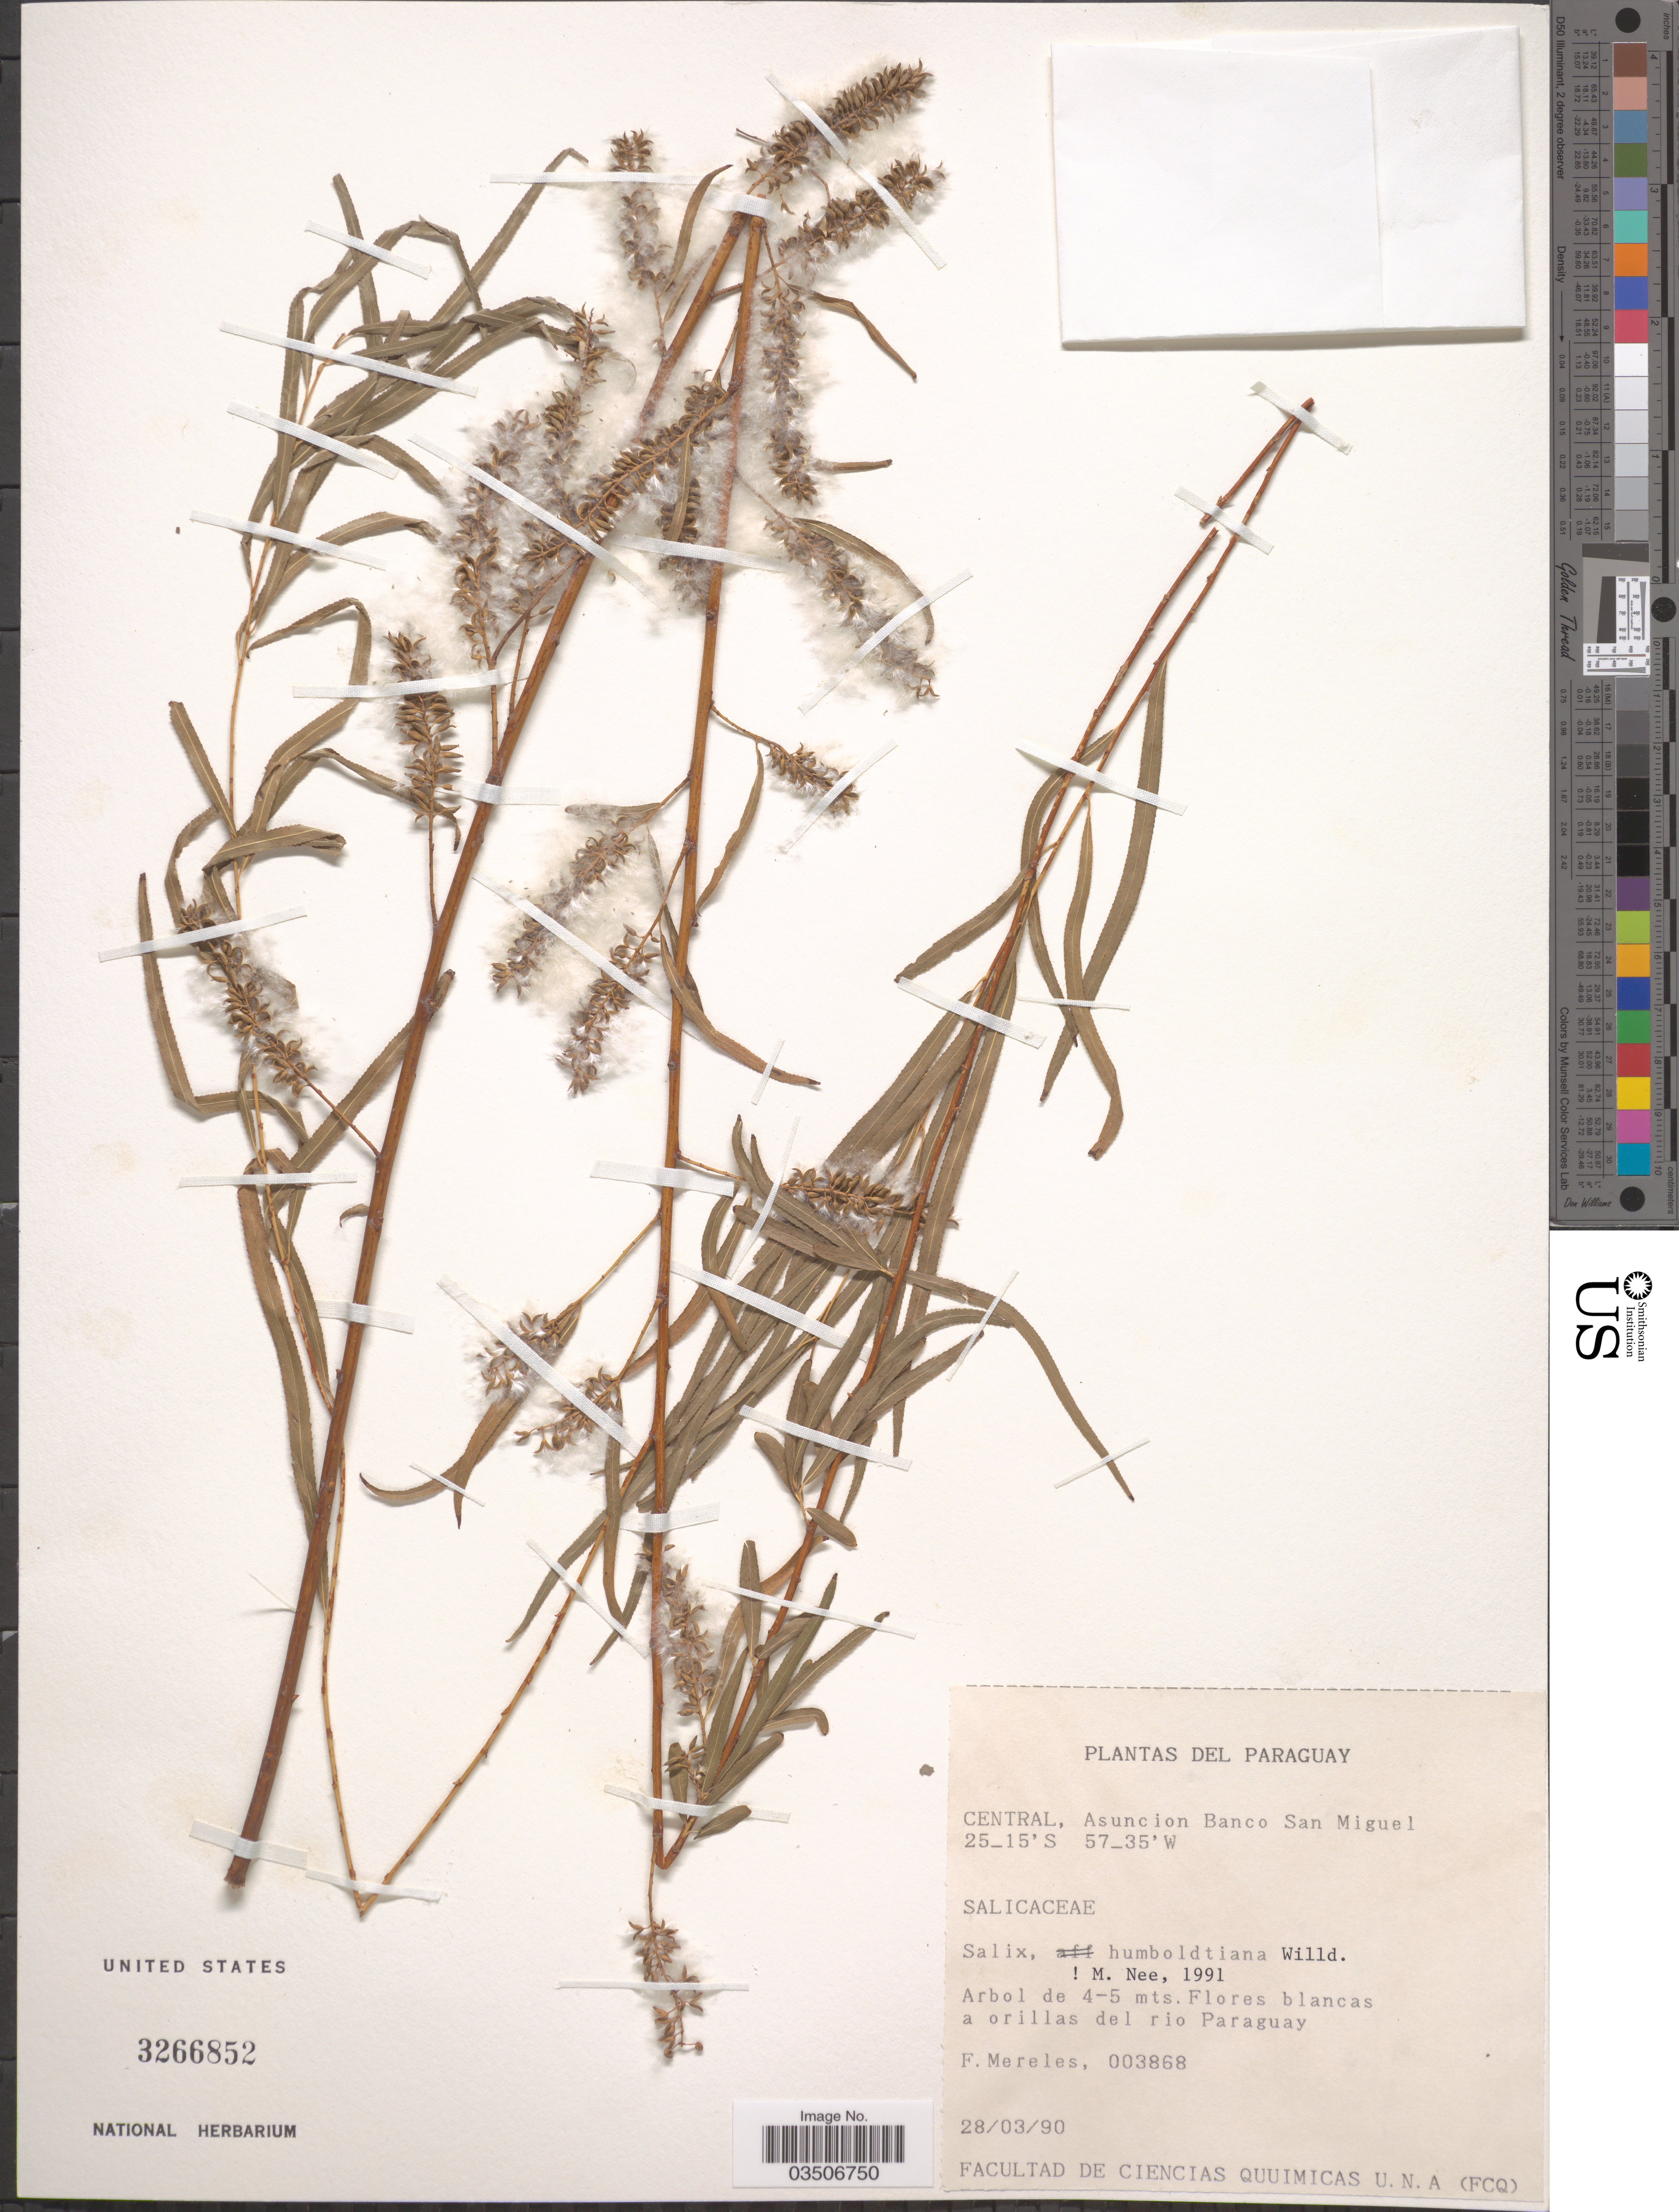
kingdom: Plantae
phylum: Tracheophyta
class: Magnoliopsida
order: Malpighiales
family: Salicaceae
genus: Salix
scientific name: Salix humboldtiana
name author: Willd.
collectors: F. Mereles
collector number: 003868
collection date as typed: Transcribed d/m/y: 28/3/90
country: Paraguay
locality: Central, Asuncion Banco San Miguel. Flores blancas a orillas del rio Paraguay.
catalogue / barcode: US 3266852